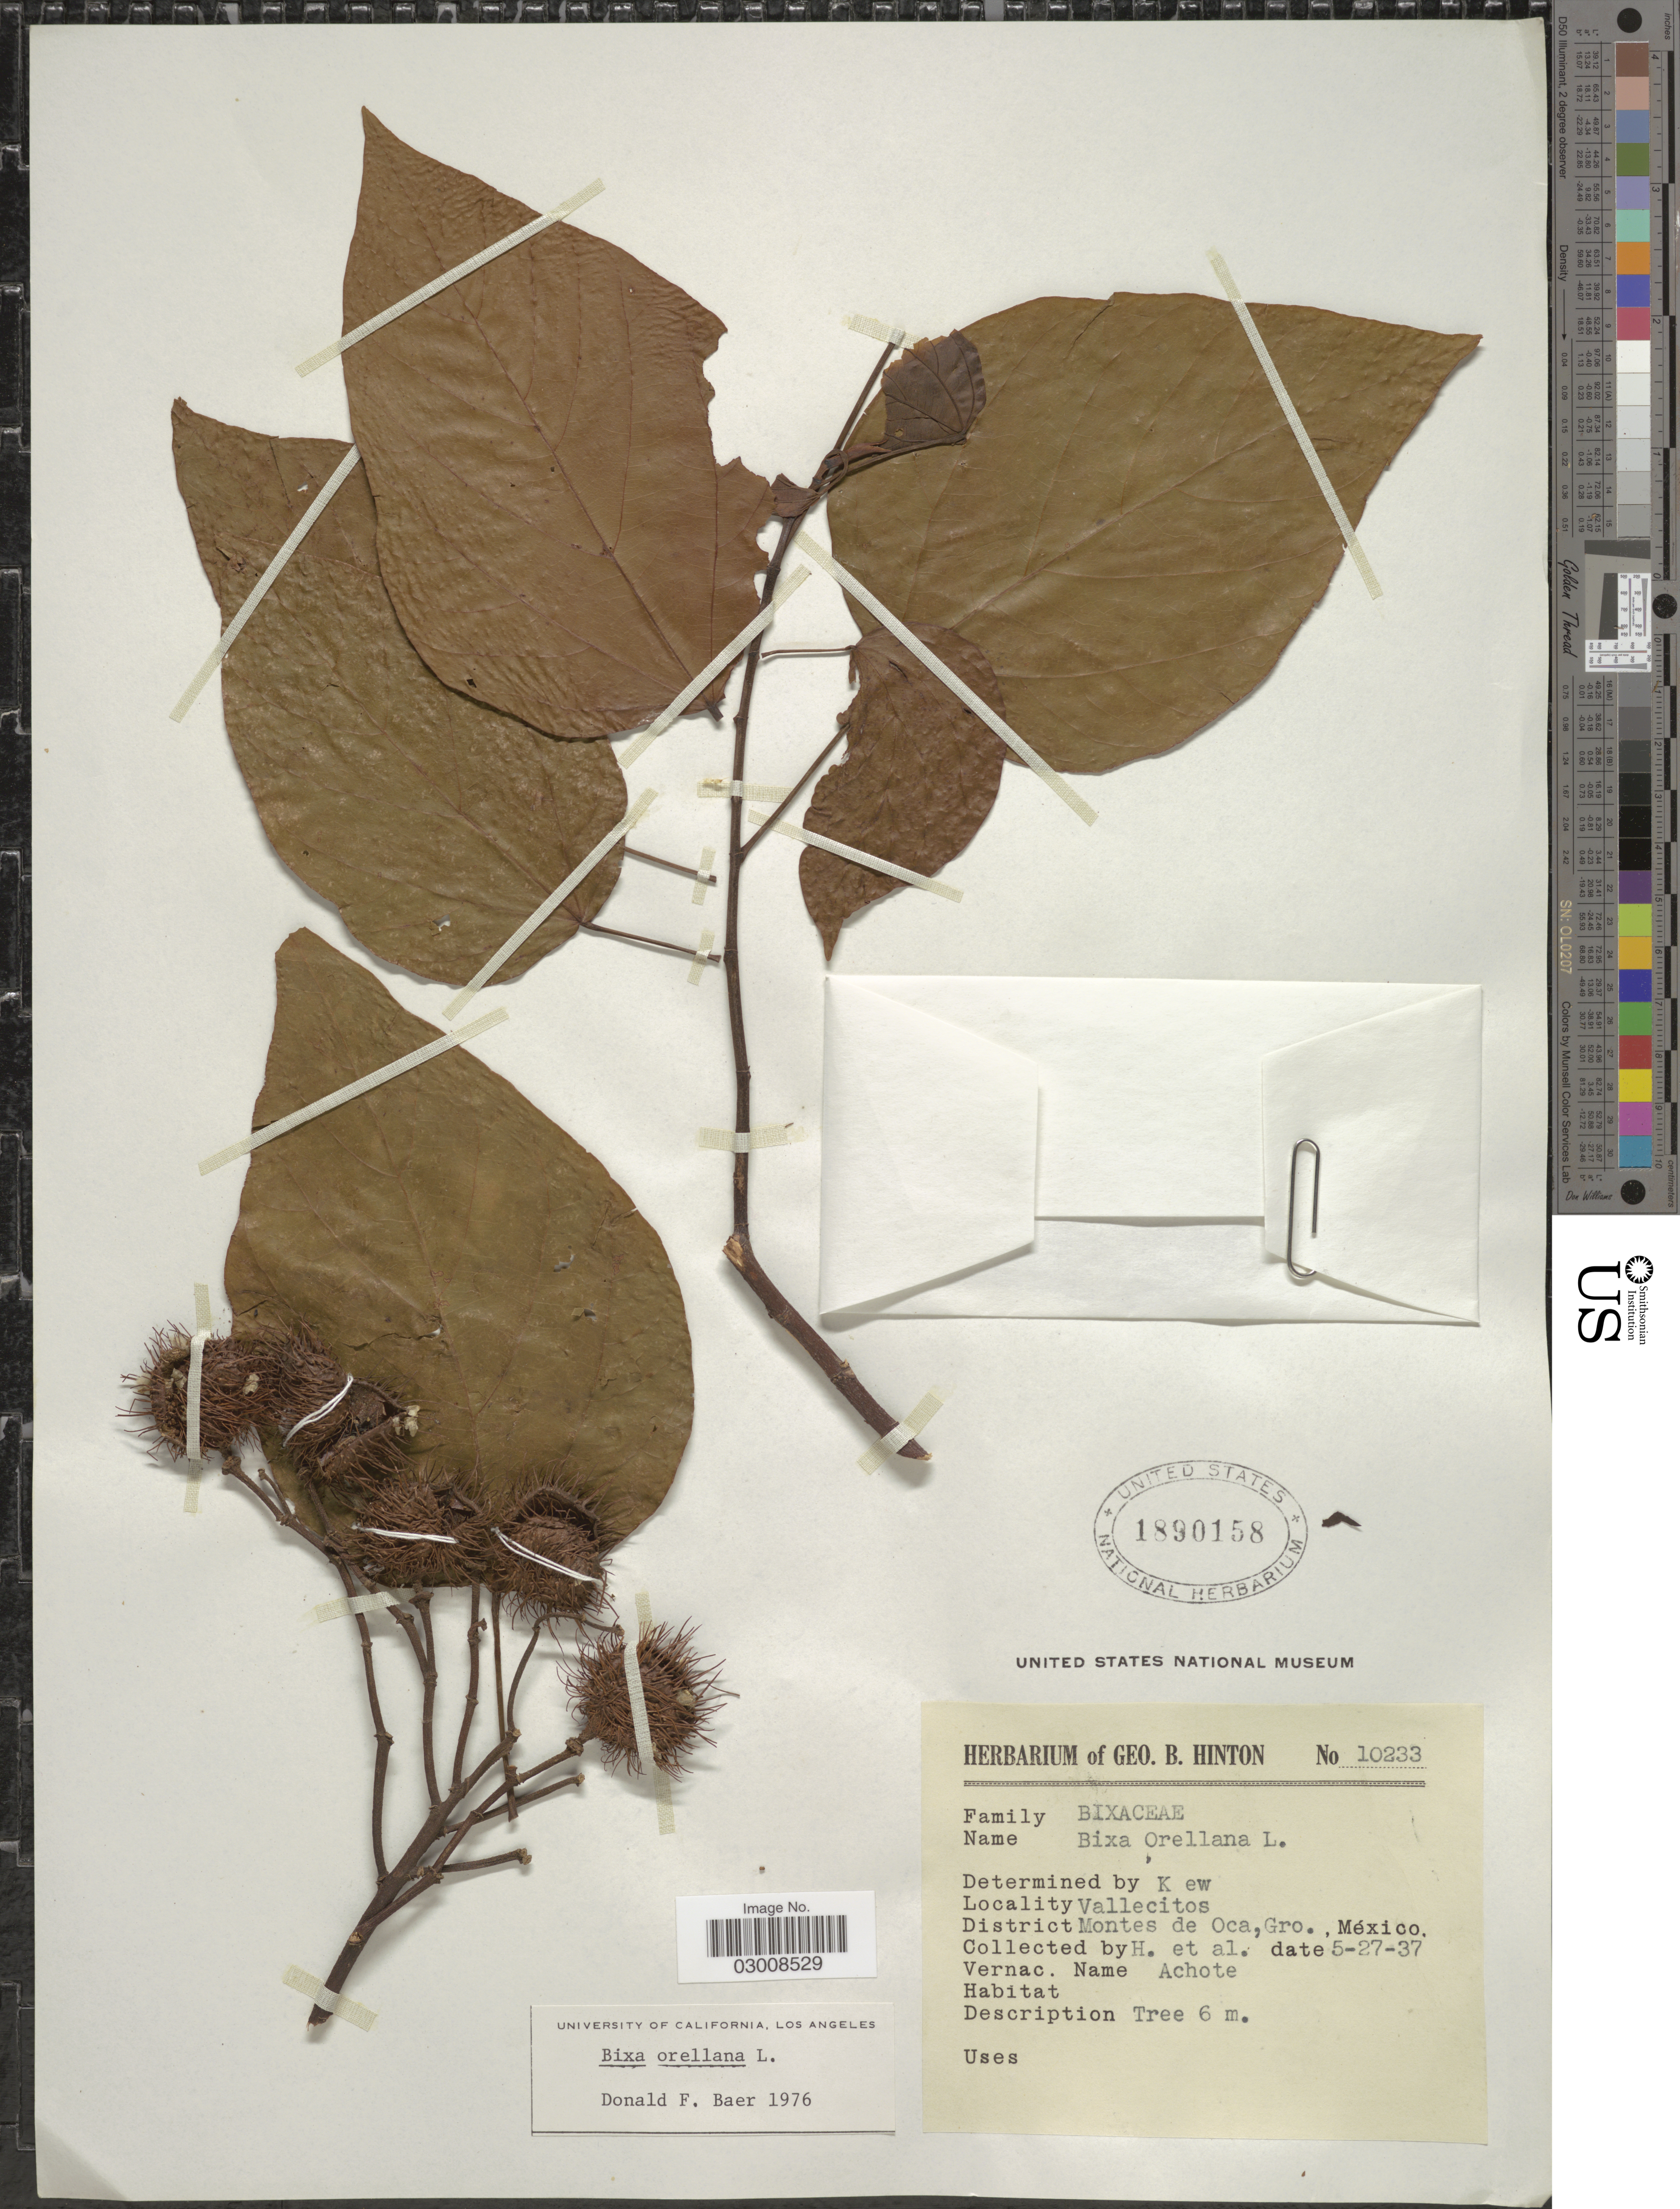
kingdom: Plantae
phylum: Tracheophyta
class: Magnoliopsida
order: Malvales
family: Bixaceae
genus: Bixa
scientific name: Bixa orellana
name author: L.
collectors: G. B. Hinton & et al.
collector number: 10233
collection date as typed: Transcribed d/m/y: 27/5/37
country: Mexico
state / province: Guerrero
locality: Vallecitos, District Montes de Orca.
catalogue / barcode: US 1890158